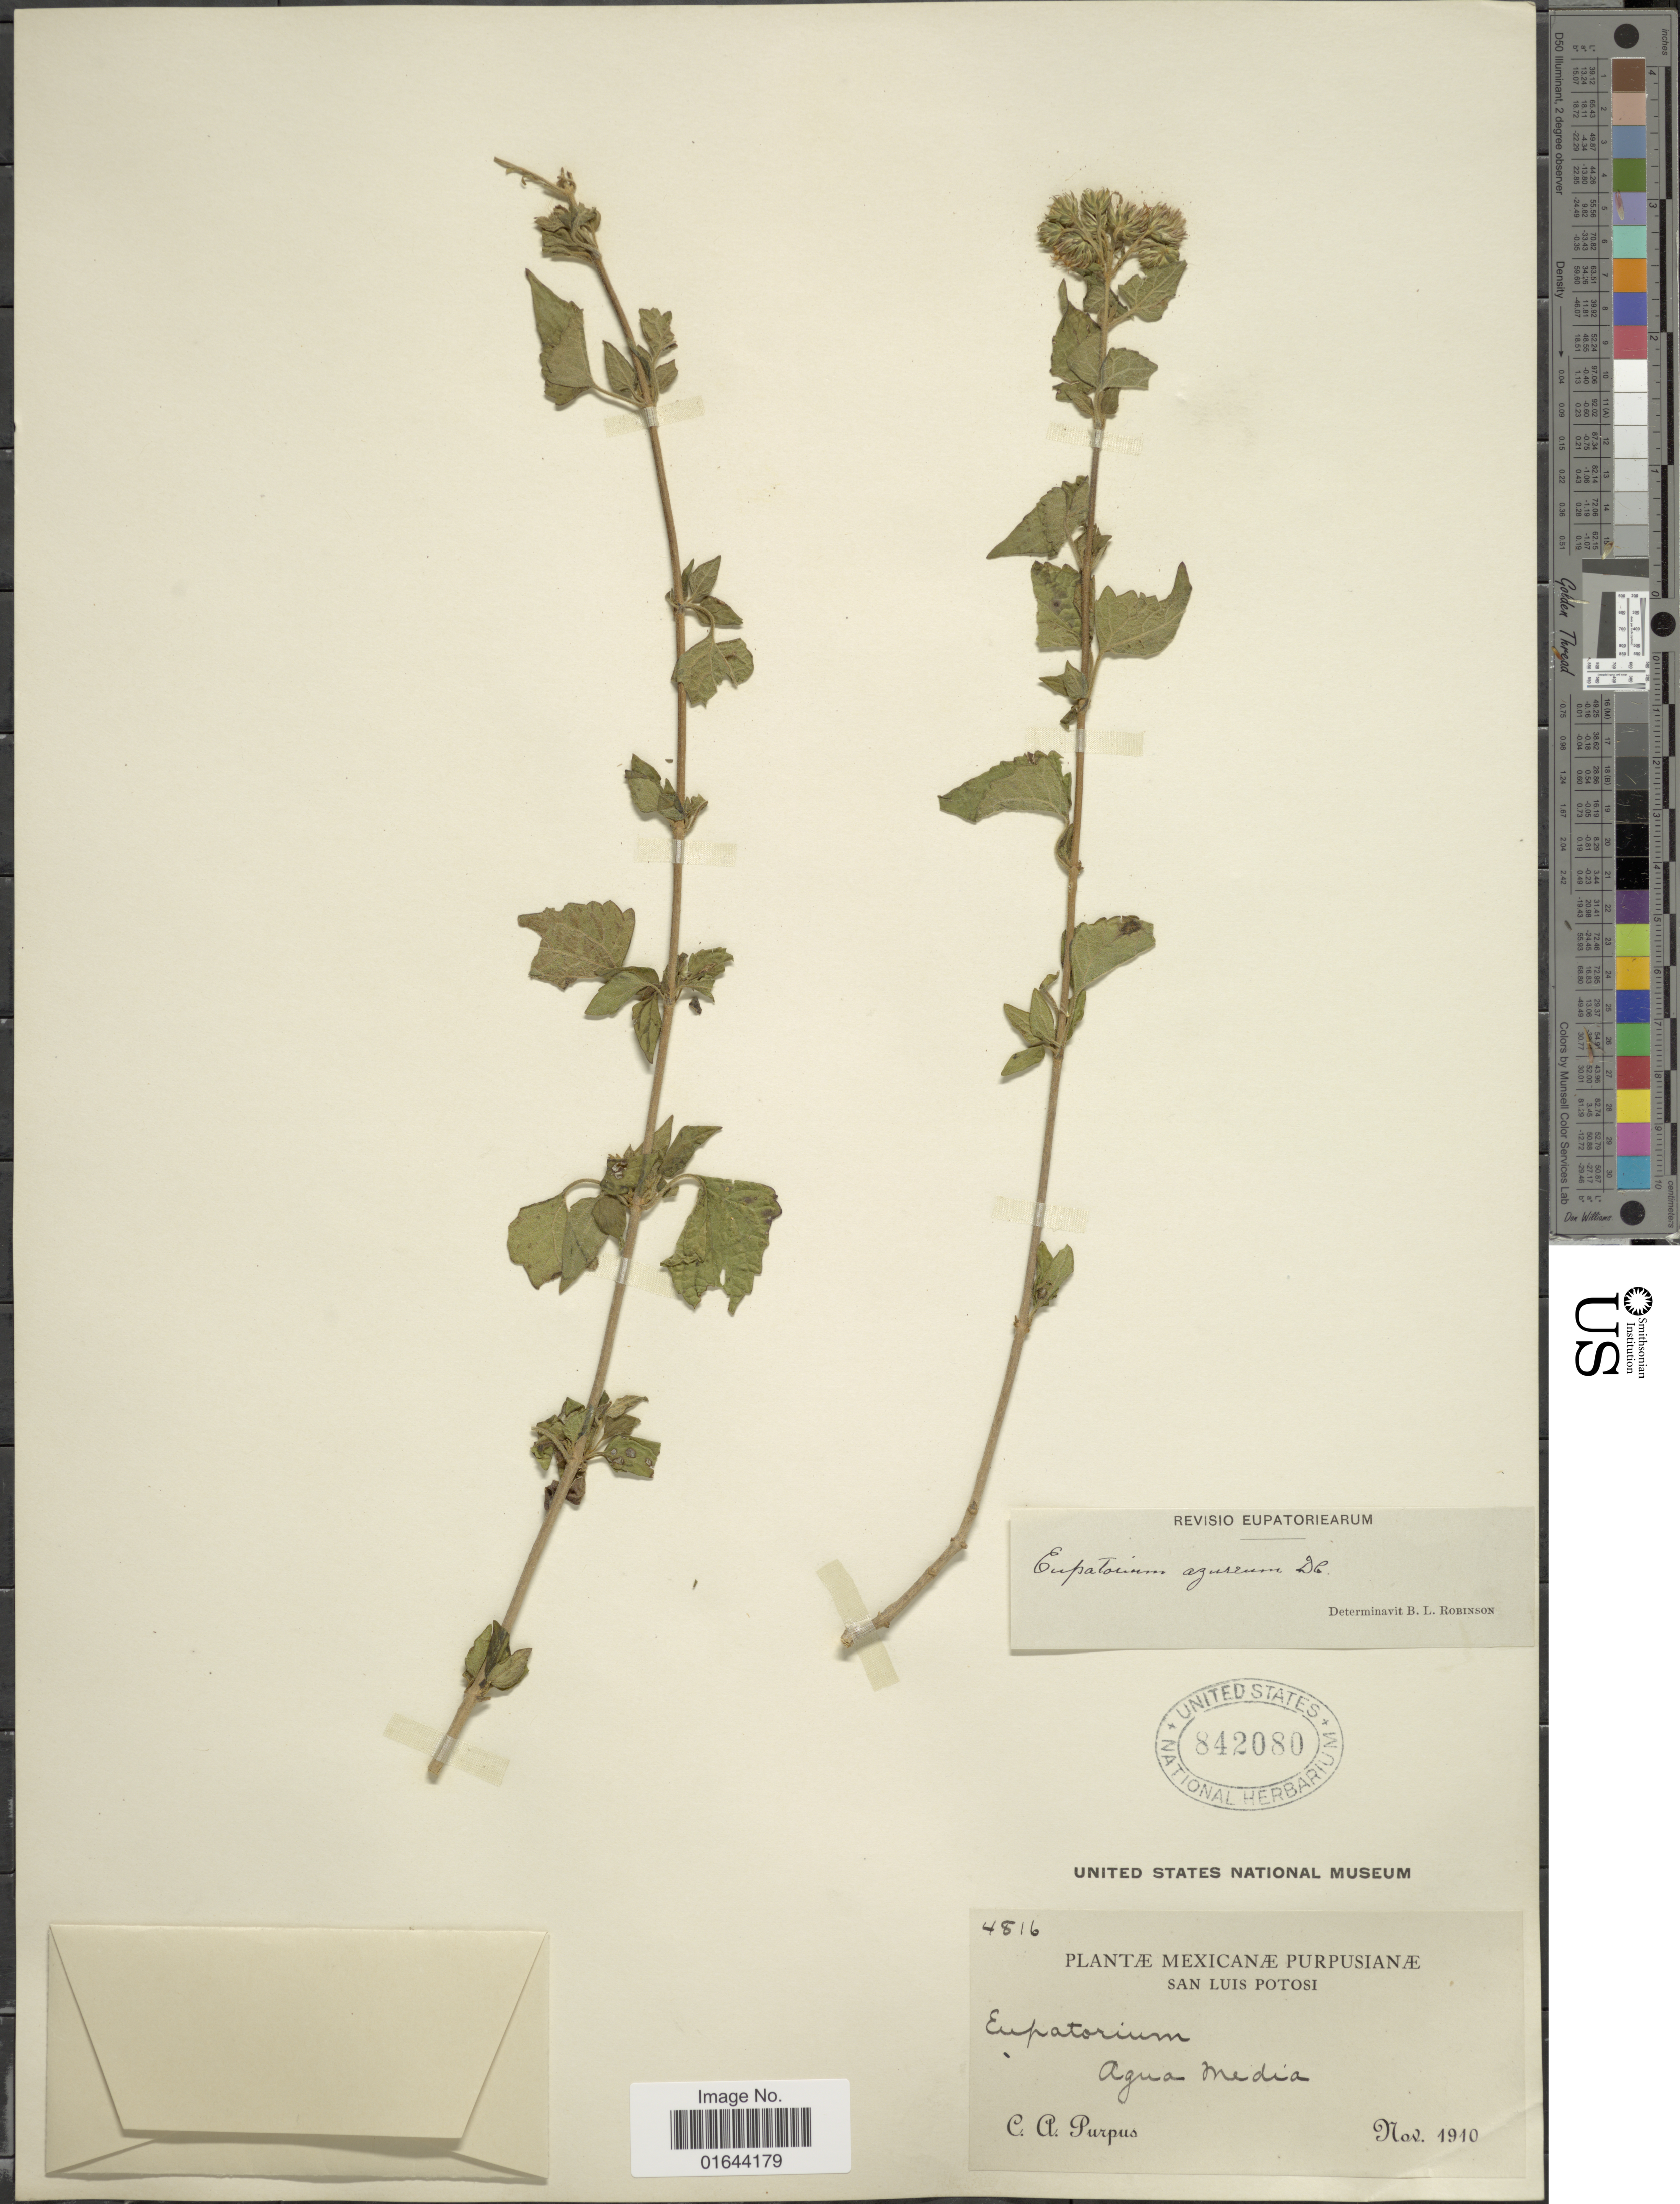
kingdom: Plantae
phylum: Tracheophyta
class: Magnoliopsida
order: Asterales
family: Asteraceae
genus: Tamaulipa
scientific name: Tamaulipa azurea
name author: (DC.) R.M. King & H. Rob.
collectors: C. A. Purpus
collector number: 4816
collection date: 1910-11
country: Mexico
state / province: San Luis Potosí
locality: San Luis Potosi, Agua Media.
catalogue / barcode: US 842080